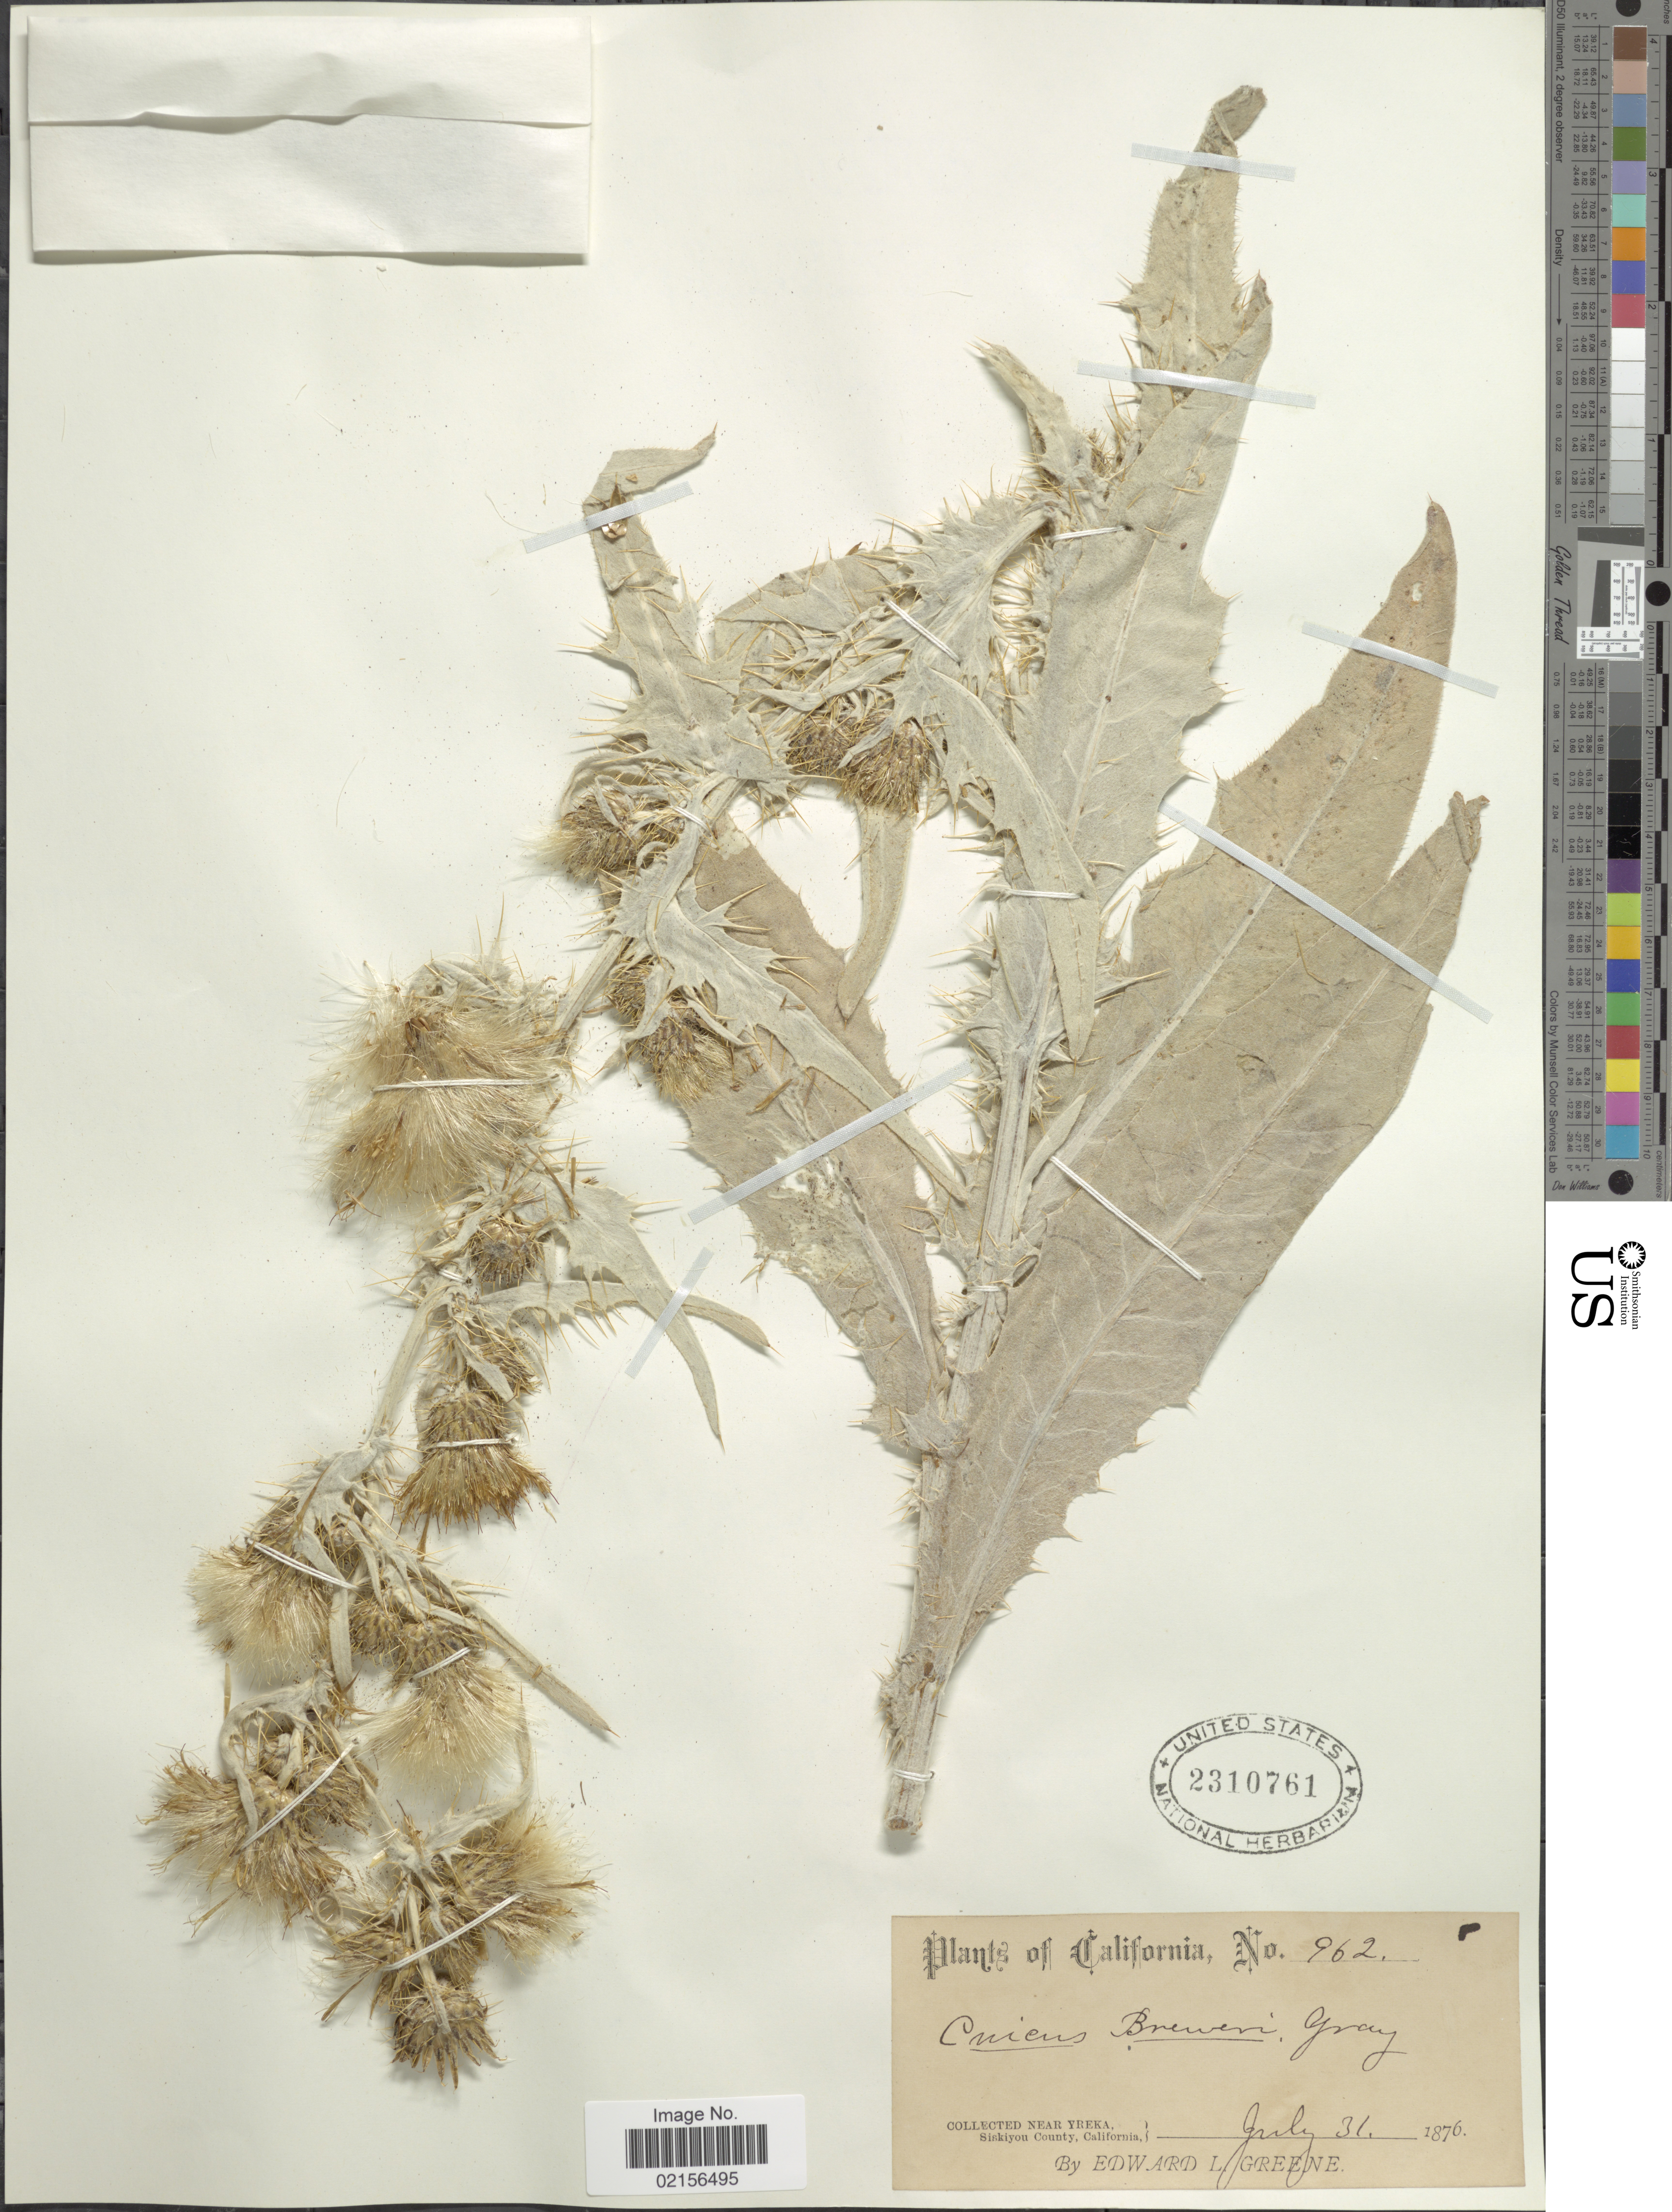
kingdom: Plantae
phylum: Tracheophyta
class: Magnoliopsida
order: Asterales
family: Asteraceae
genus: Cirsium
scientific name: Cirsium douglasii var. breweri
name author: (A. Gray) D.J. Keil & C.E. Turner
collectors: E. L. Greene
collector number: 962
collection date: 1876-07-31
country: United States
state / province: California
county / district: Siskiyou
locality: Near Yreka, Siskiyou County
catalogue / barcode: US 2310761